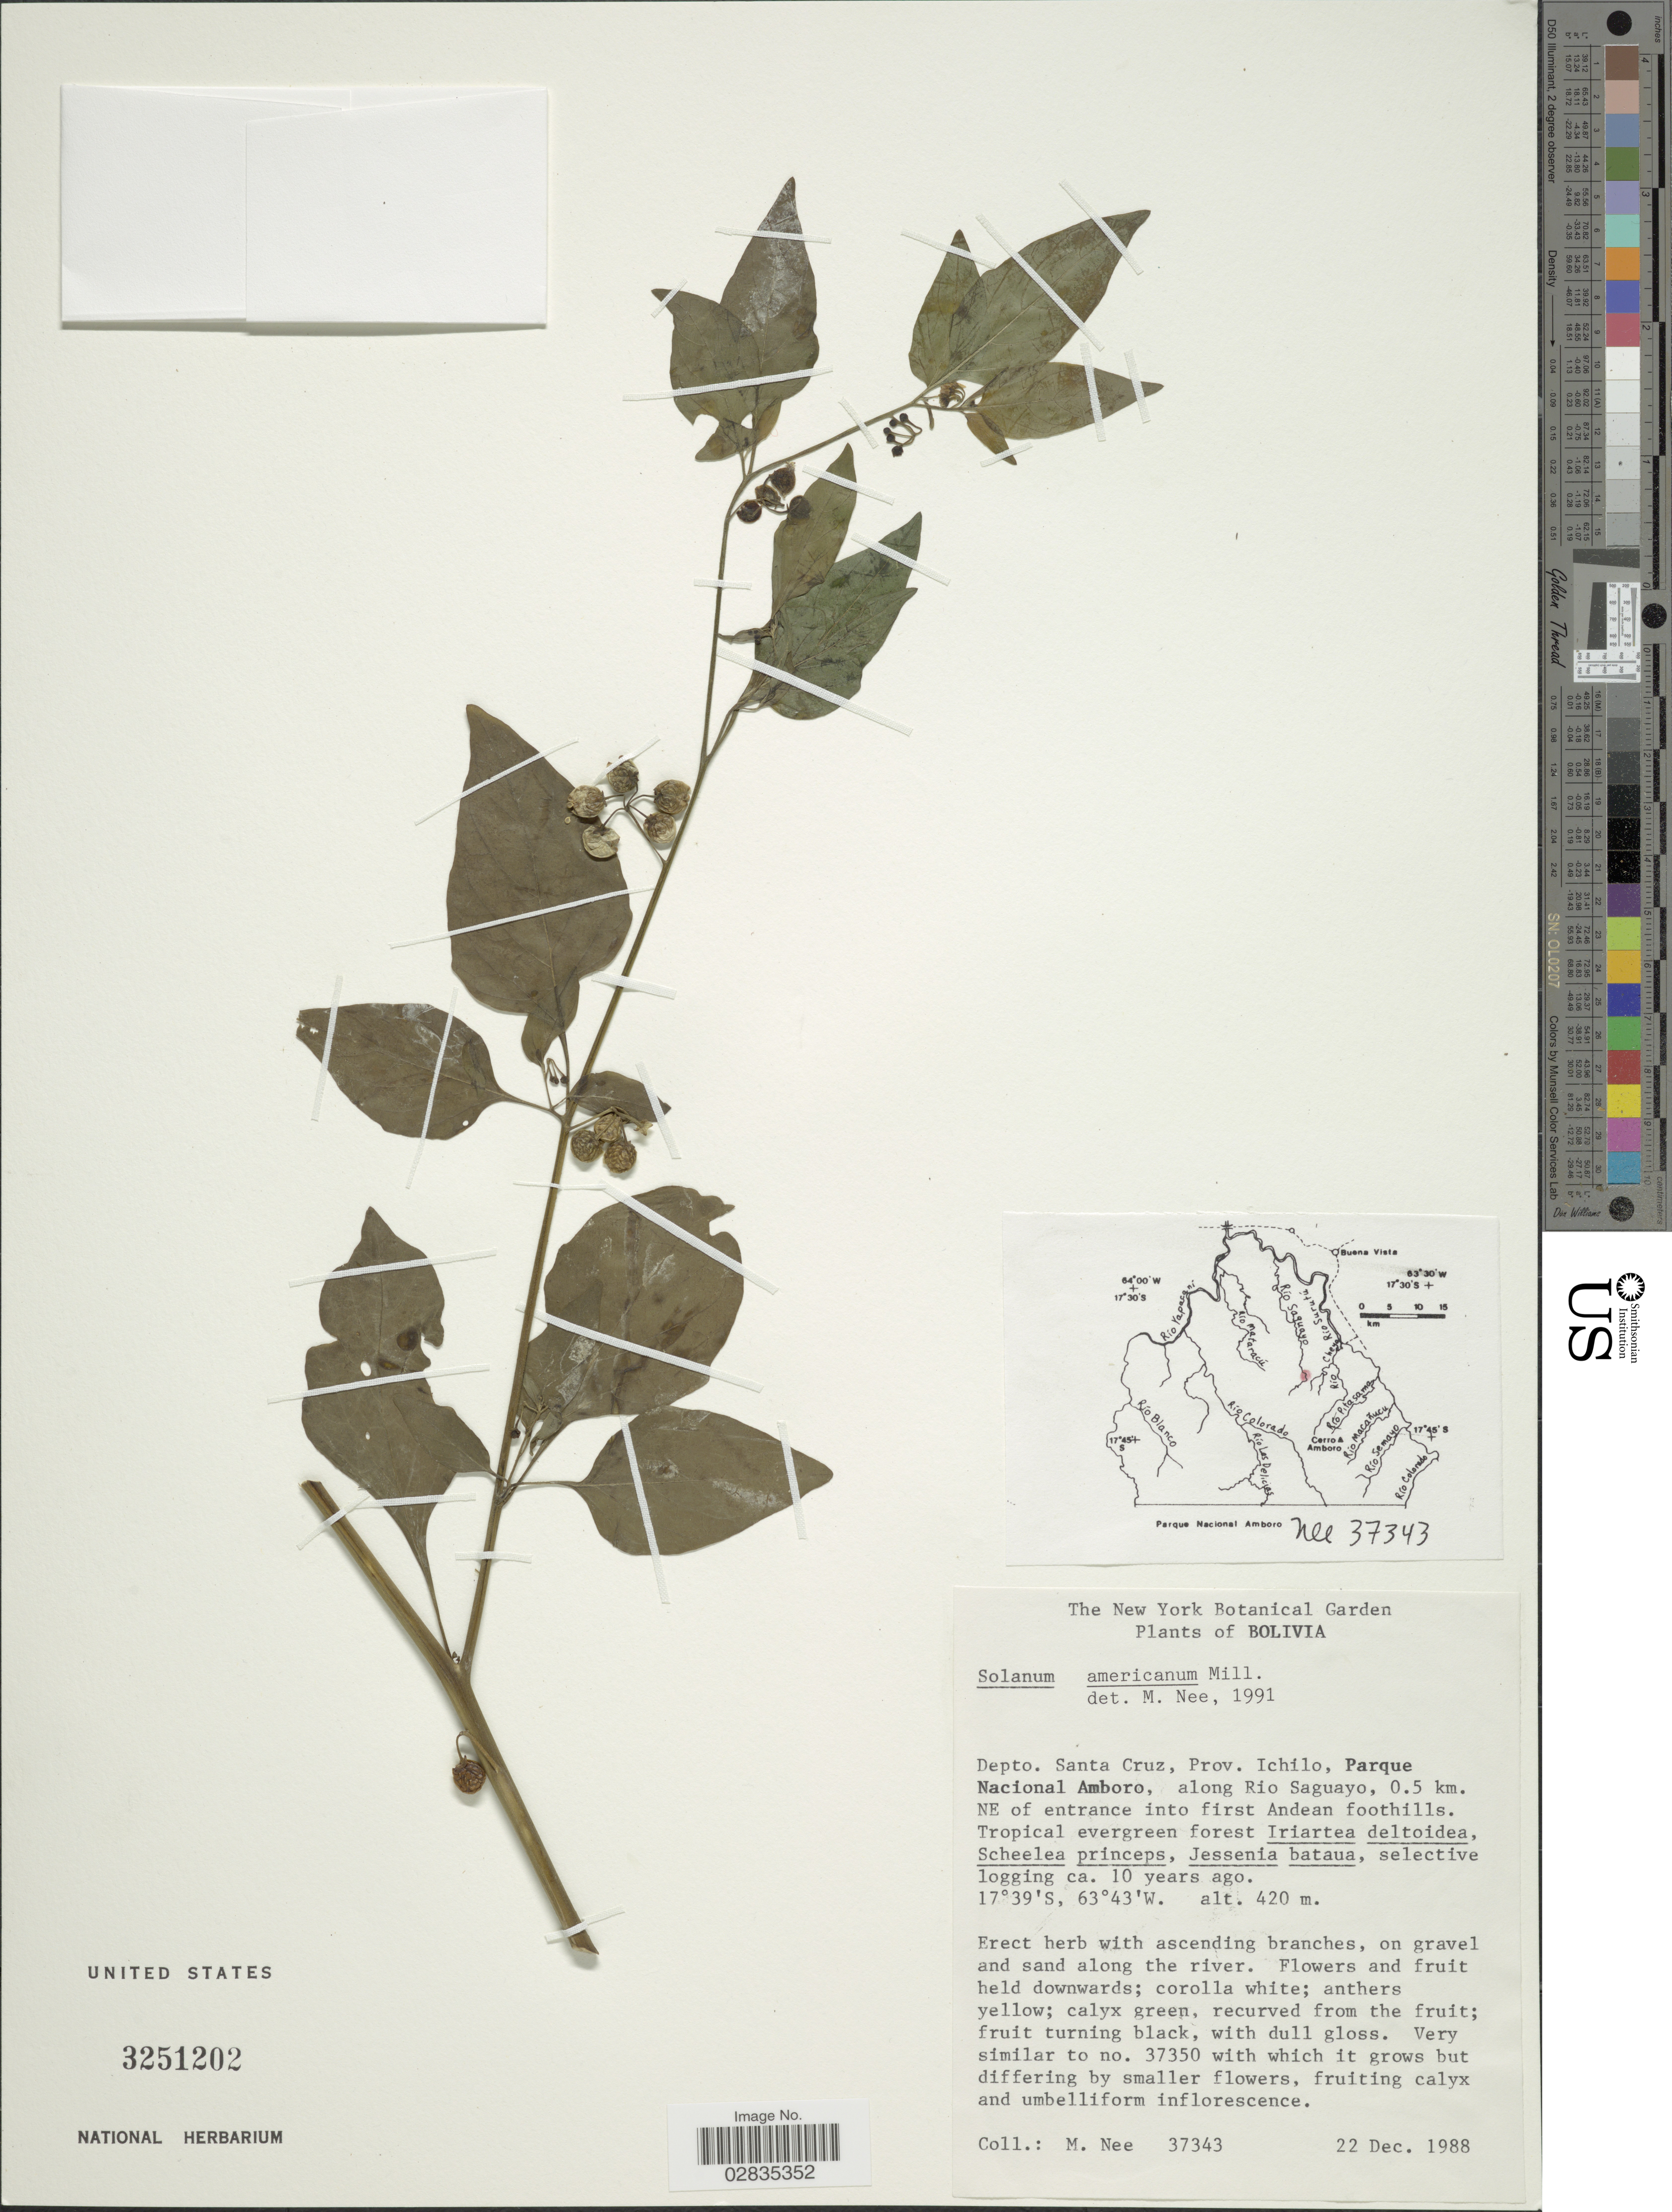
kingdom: Plantae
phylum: Tracheophyta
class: Magnoliopsida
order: Solanales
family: Solanaceae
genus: Solanum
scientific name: Solanum americanum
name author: Mill.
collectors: M. Nee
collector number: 37343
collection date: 1988-12-22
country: Bolivia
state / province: Santa Cruz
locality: Depto. Santa Cruz, Prov. Ichilo, Parque NAcional Amboro, along Rio Saguayo, 0.5 km. NE of entrance into first Andean foothills.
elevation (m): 420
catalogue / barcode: US 3251202